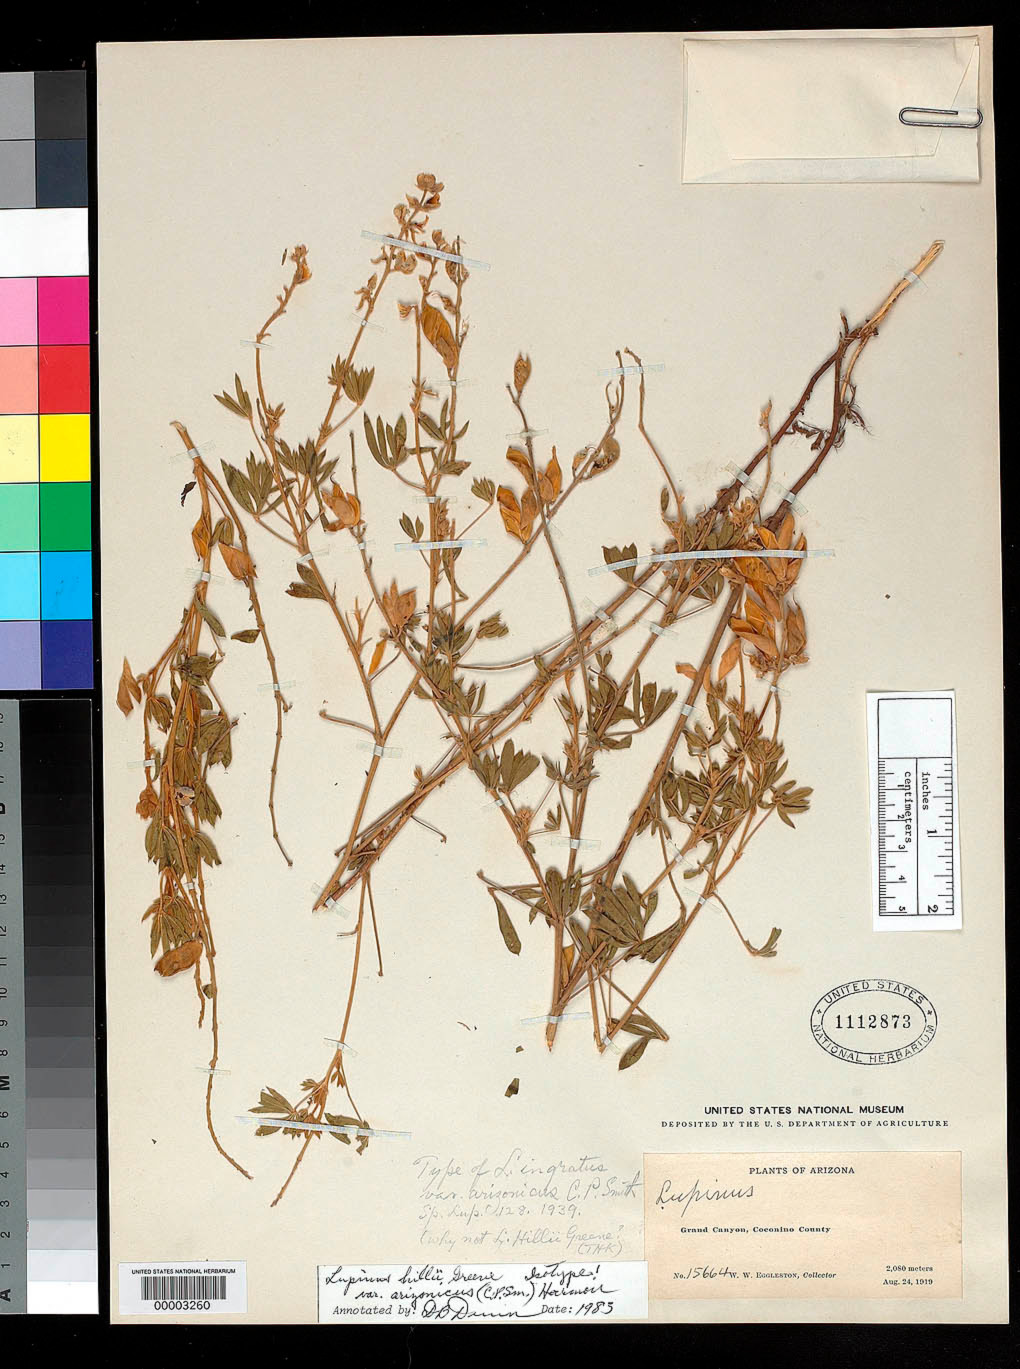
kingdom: Plantae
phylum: Tracheophyta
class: Magnoliopsida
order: Fabales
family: Fabaceae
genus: Lupinus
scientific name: Lupinus ingratus var. arizonicus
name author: C.P. Sm.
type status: Isotype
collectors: W. W. Eggleston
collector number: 15664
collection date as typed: Aug 1919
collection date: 1919-08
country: United States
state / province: Arizona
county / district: Coconino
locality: Grand Canyon.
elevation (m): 2080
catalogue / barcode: US 1112873